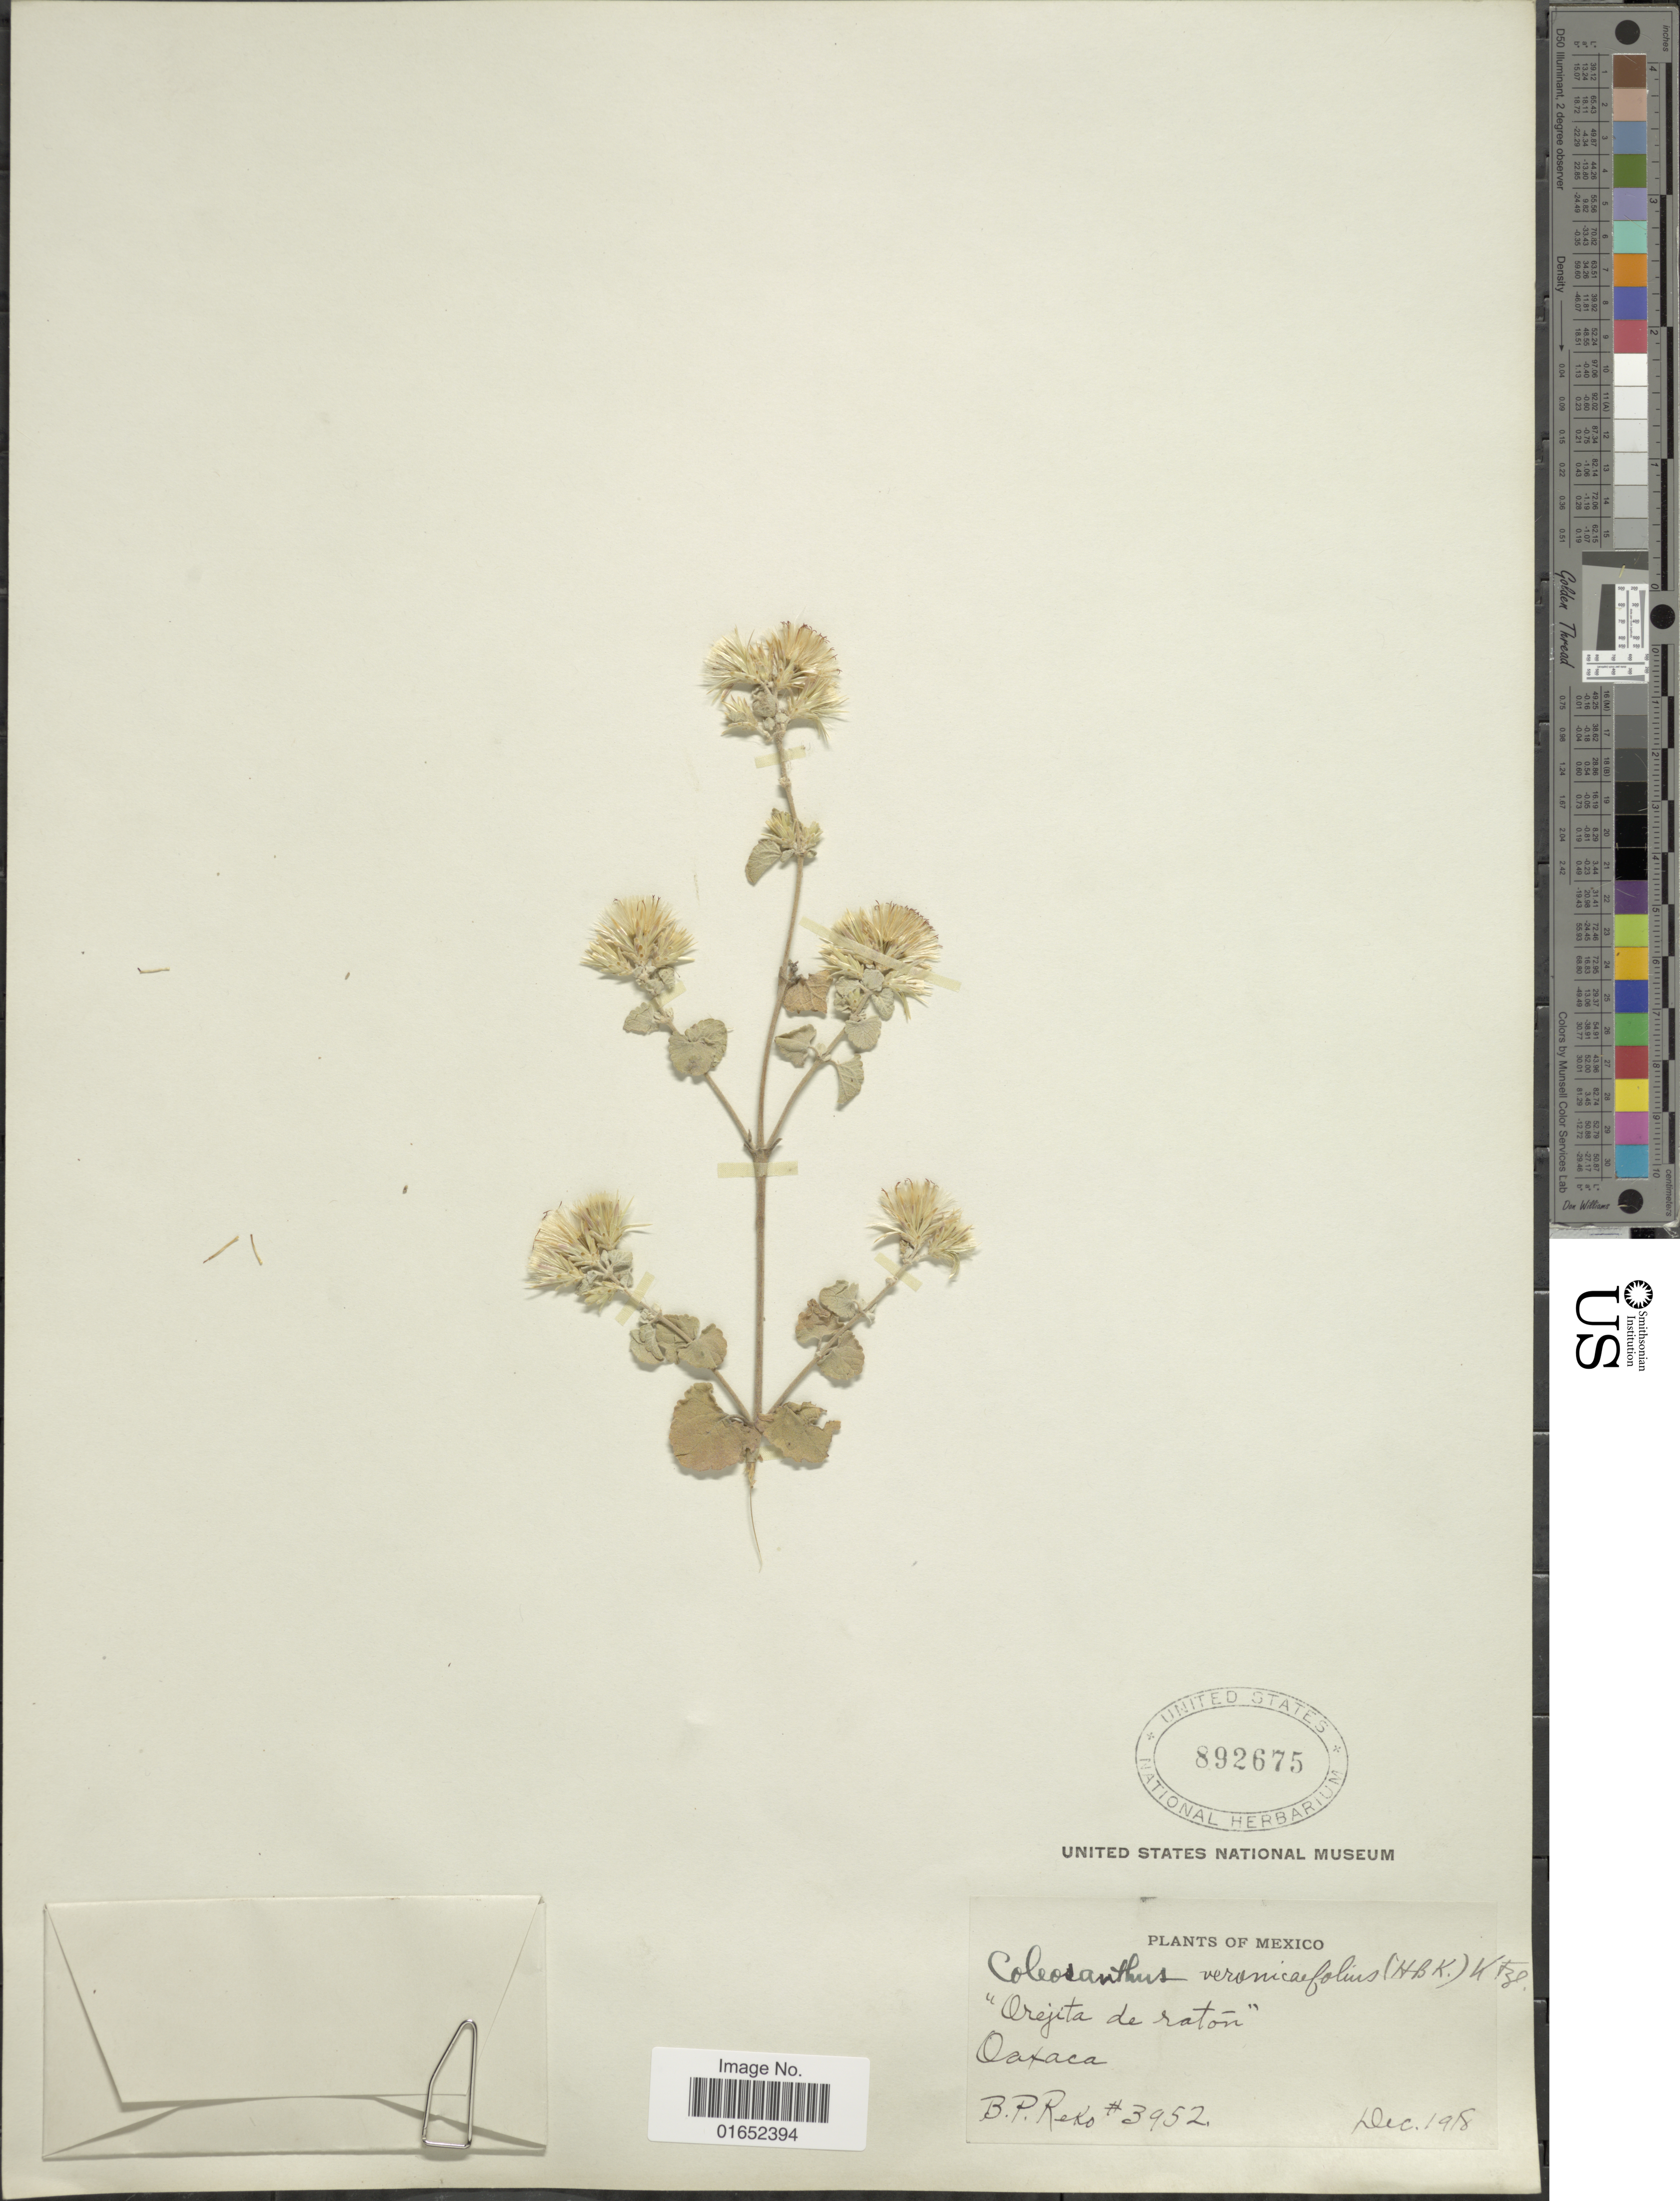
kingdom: Plantae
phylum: Tracheophyta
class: Magnoliopsida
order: Asterales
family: Asteraceae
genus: Brickellia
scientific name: Brickellia veronicaefolia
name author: (Kunth) A. Gray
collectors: B. P. Reko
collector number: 3952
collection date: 1918-12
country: Mexico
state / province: Oaxaca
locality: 'Oreita de ratón'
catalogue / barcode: US 892675